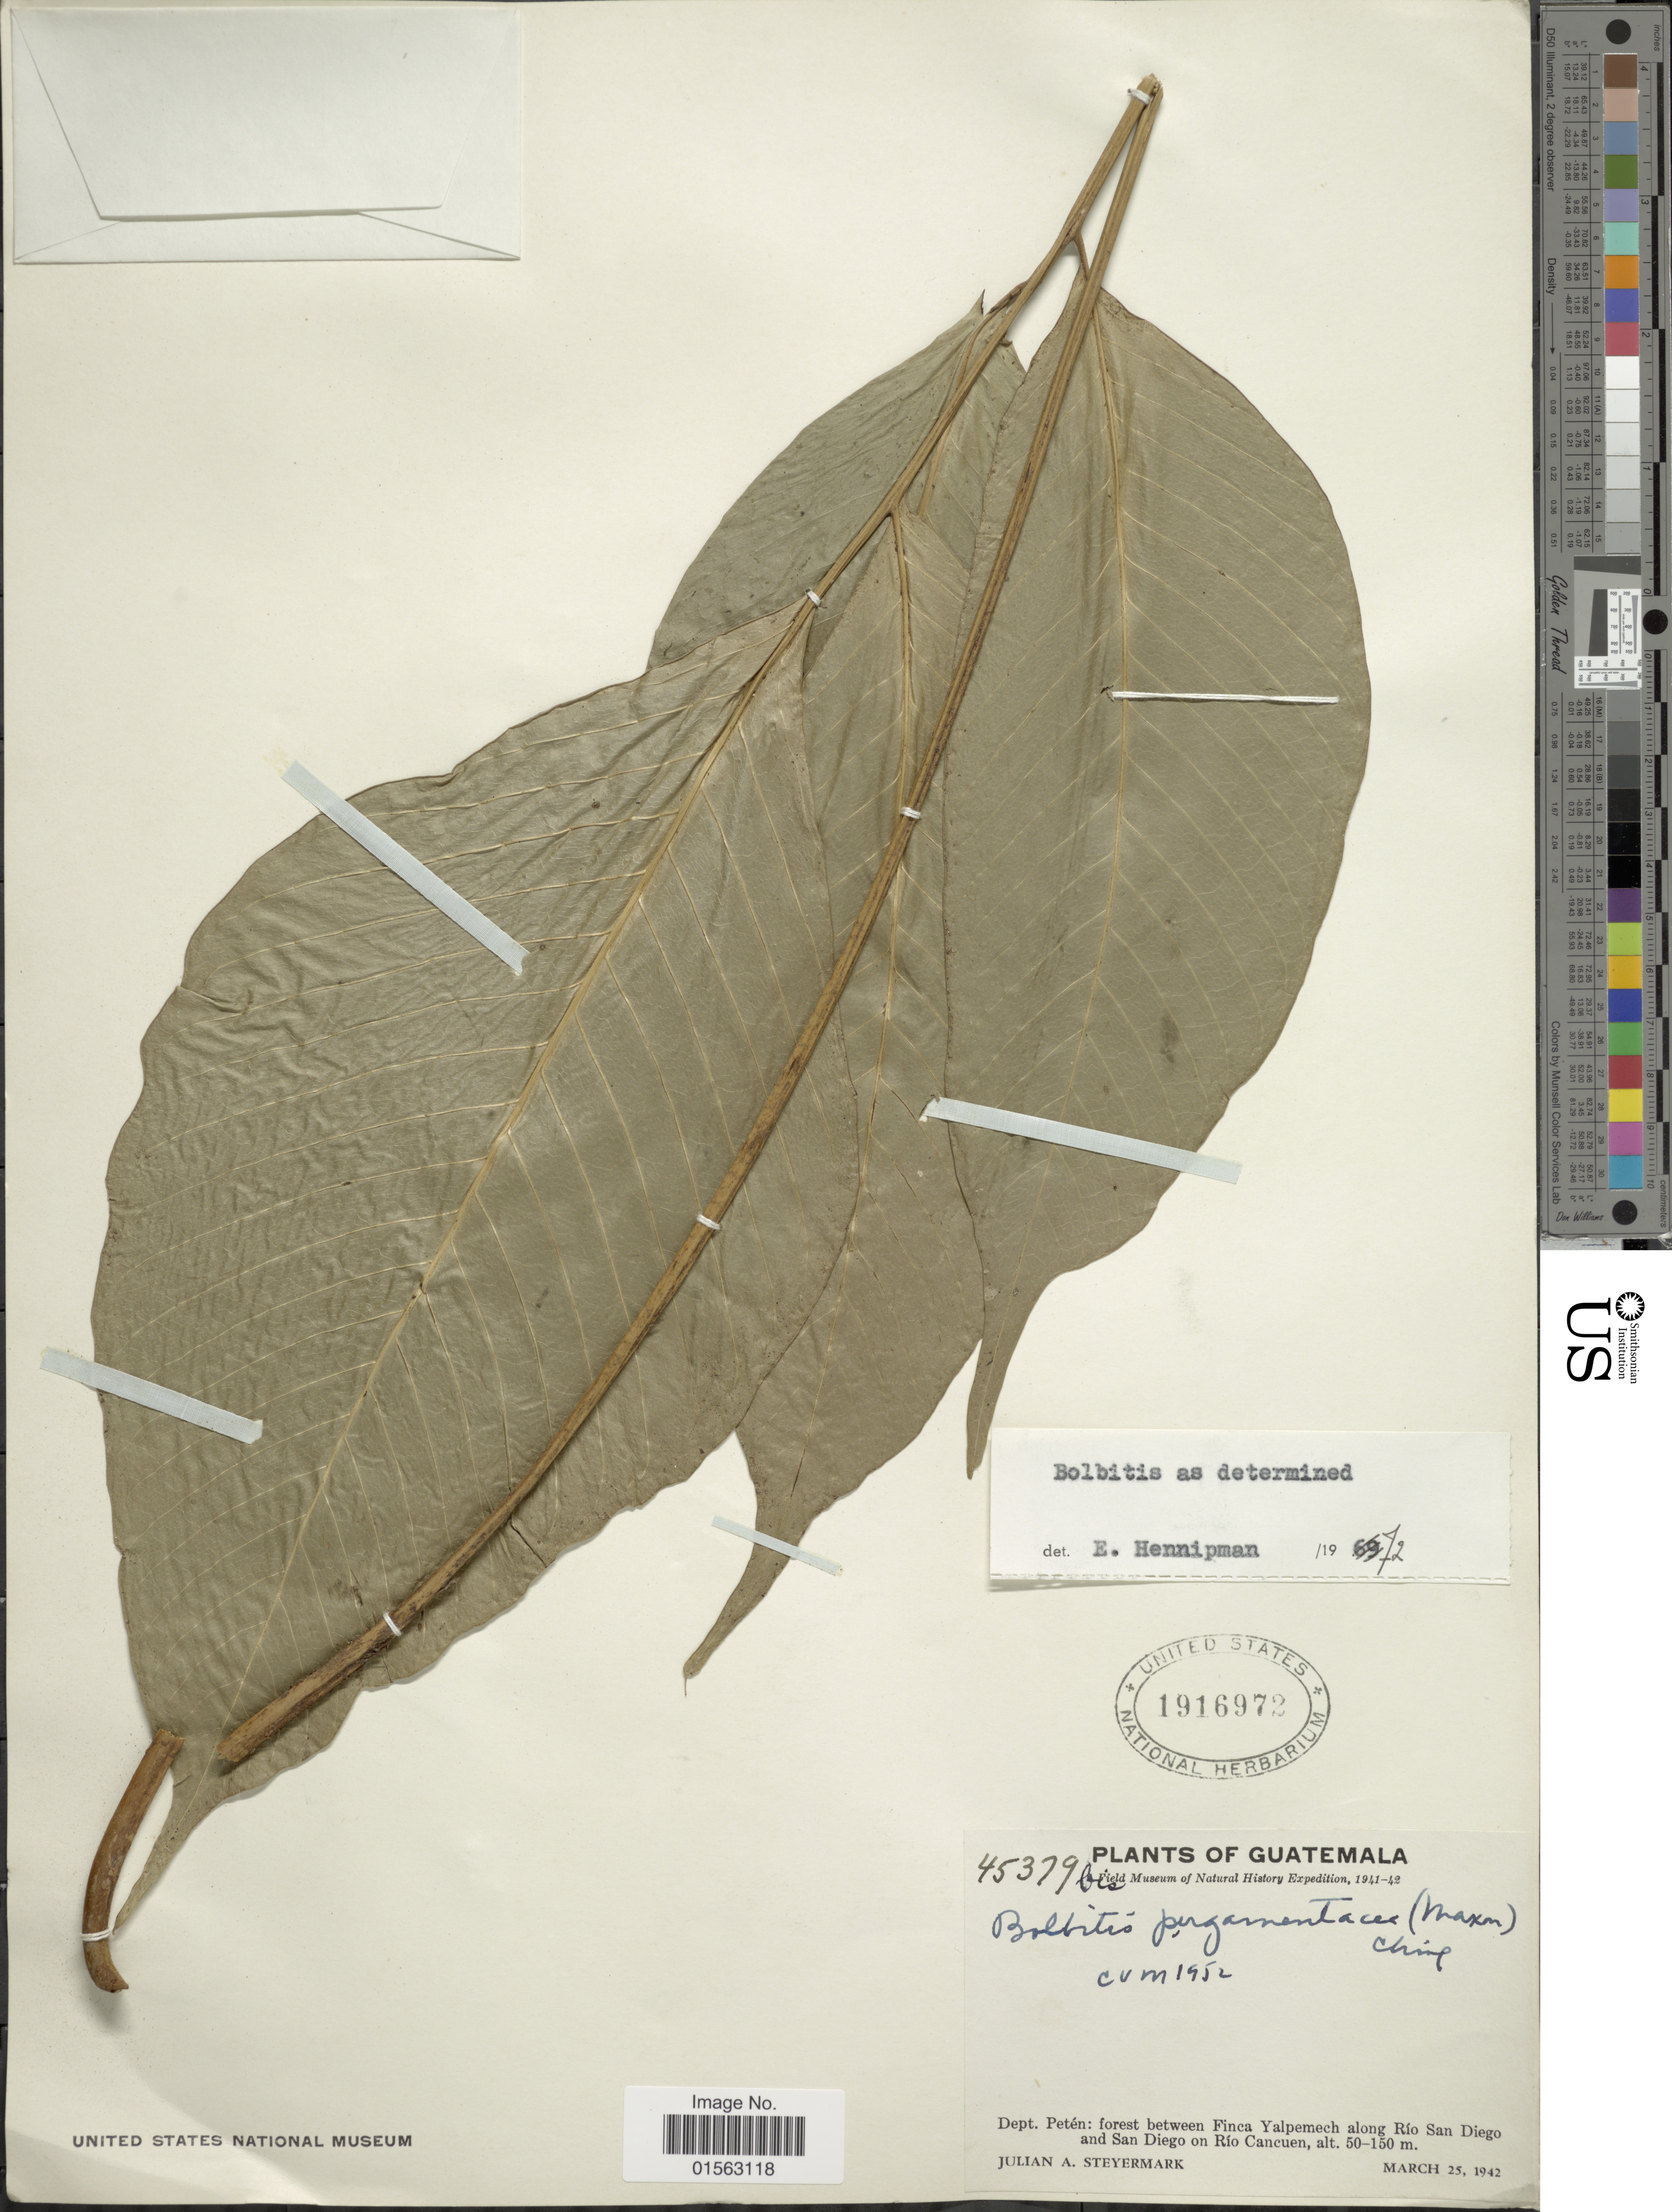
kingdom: Plantae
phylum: Tracheophyta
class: Polypodiopsida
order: Polypodiales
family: Dryopteridaceae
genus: Mickelia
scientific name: Mickelia pergamentacea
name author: (Maxon) R.C. Moran et al.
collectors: J. Steyermark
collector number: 45379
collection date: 1942-03-25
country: Guatemala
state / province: El Petén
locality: Guatemala, Dept. Petén: forest between Finca Yalpemech along Río San Diego and San Diego on Río Cancuen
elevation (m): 50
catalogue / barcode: US 1616972